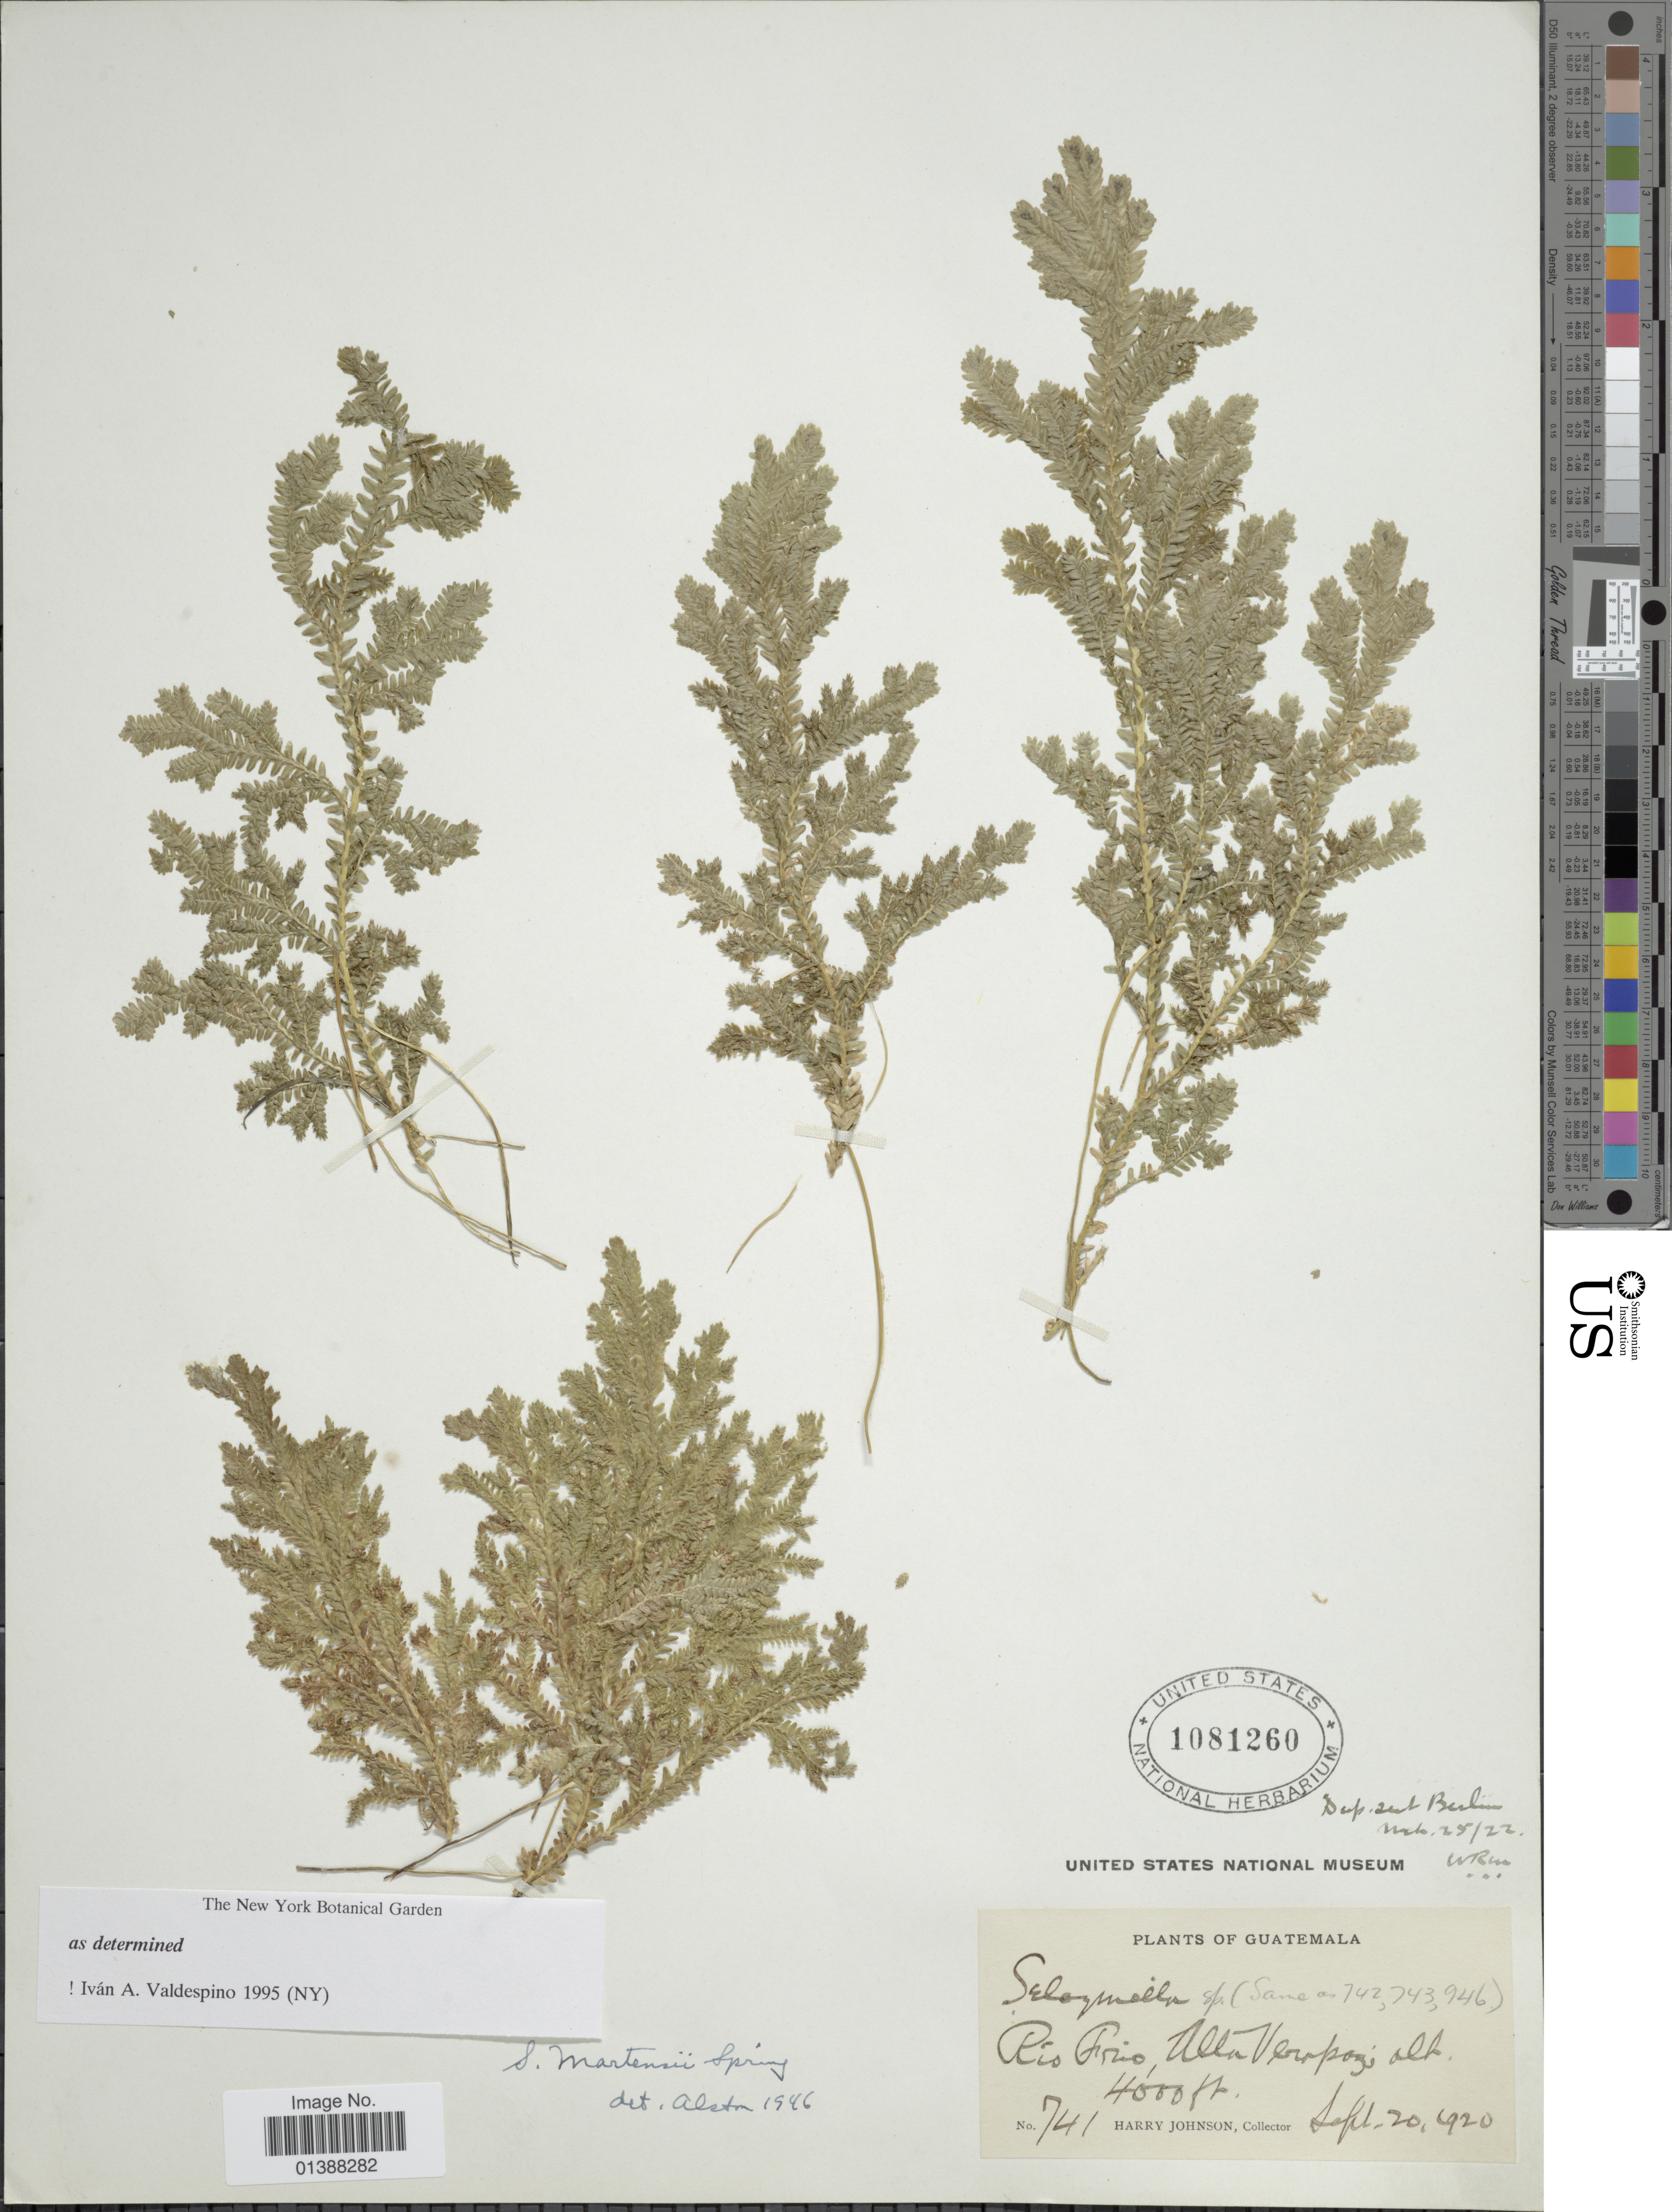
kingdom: Plantae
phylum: Tracheophyta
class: Lycopodiopsida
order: Selaginellales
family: Selaginellaceae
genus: Selaginella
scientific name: Selaginella martensii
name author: Spring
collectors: H. Johnson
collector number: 741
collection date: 1920-09-20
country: Guatemala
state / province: Alta Verapaz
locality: Rio Frio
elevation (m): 1219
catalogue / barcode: US 1081260